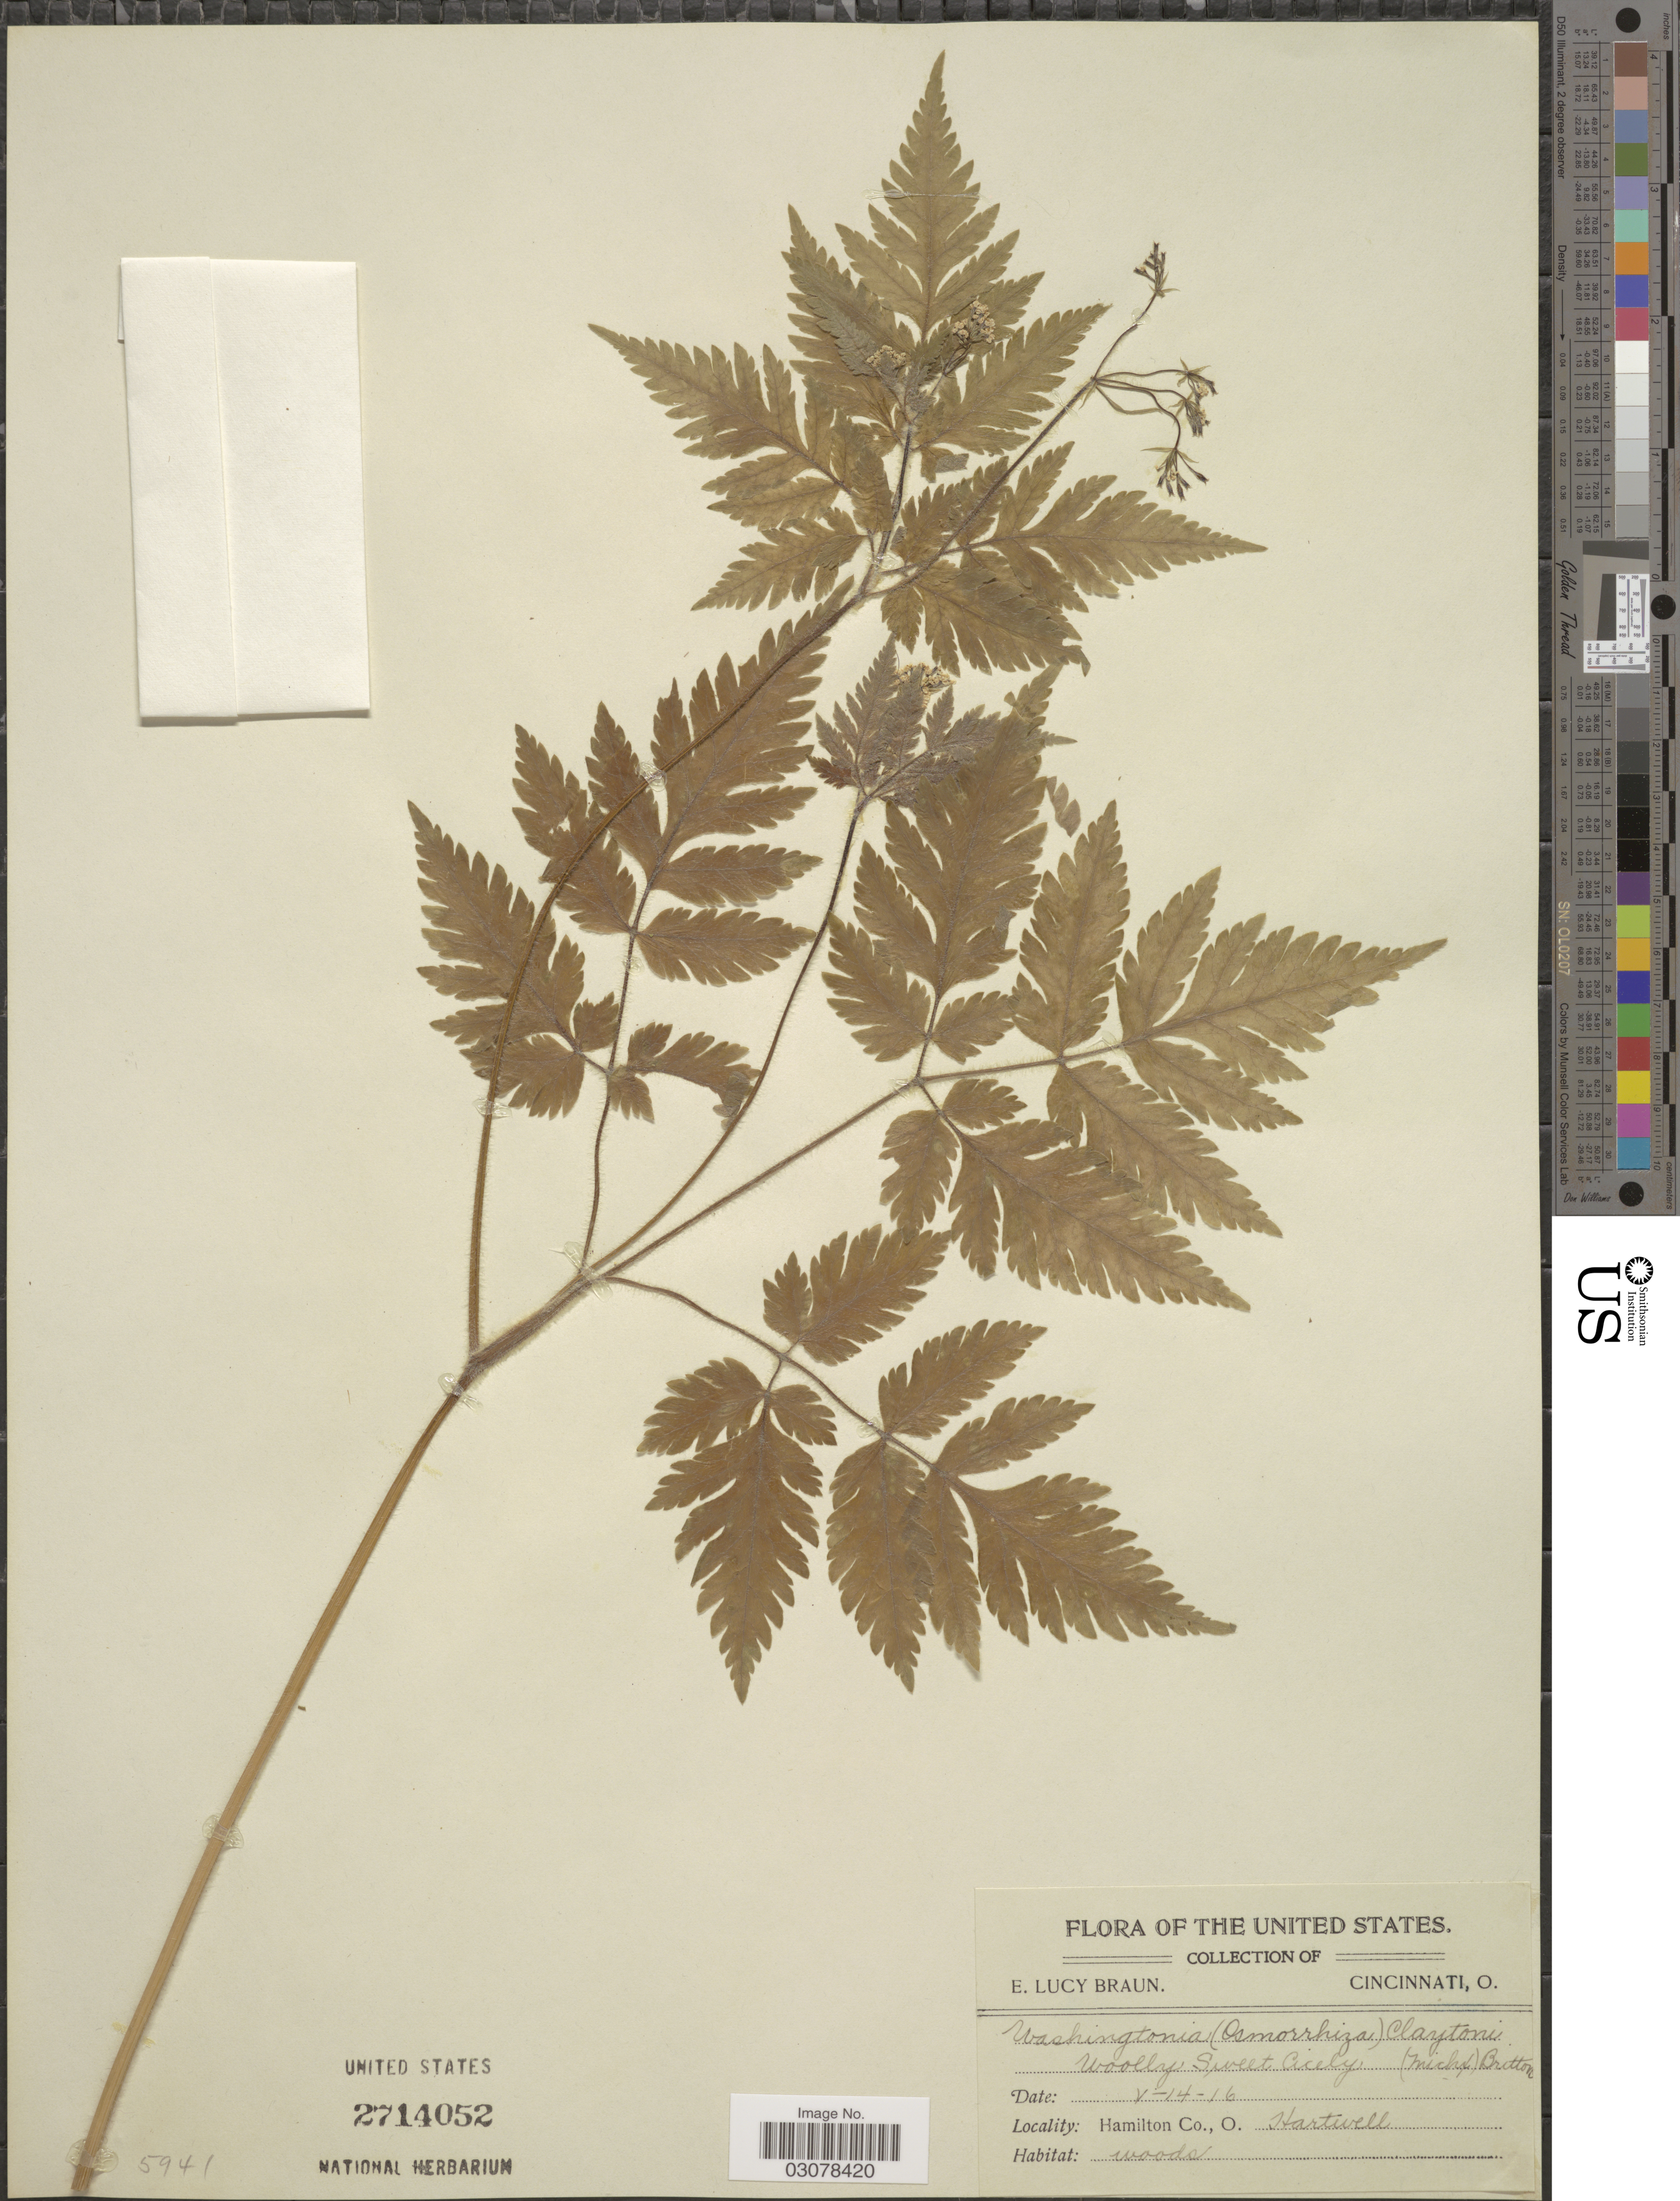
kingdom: Plantae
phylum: Tracheophyta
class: Magnoliopsida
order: Apiales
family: Apiaceae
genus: Osmorhiza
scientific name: Osmorhiza claytonii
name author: (Michx.) C.B. Clarke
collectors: E. L. Braun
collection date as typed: Transcribed d/m/y: 14/5/16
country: United States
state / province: Ohio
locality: Hamilton Co., O. Hartwell.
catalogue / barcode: US 2714052